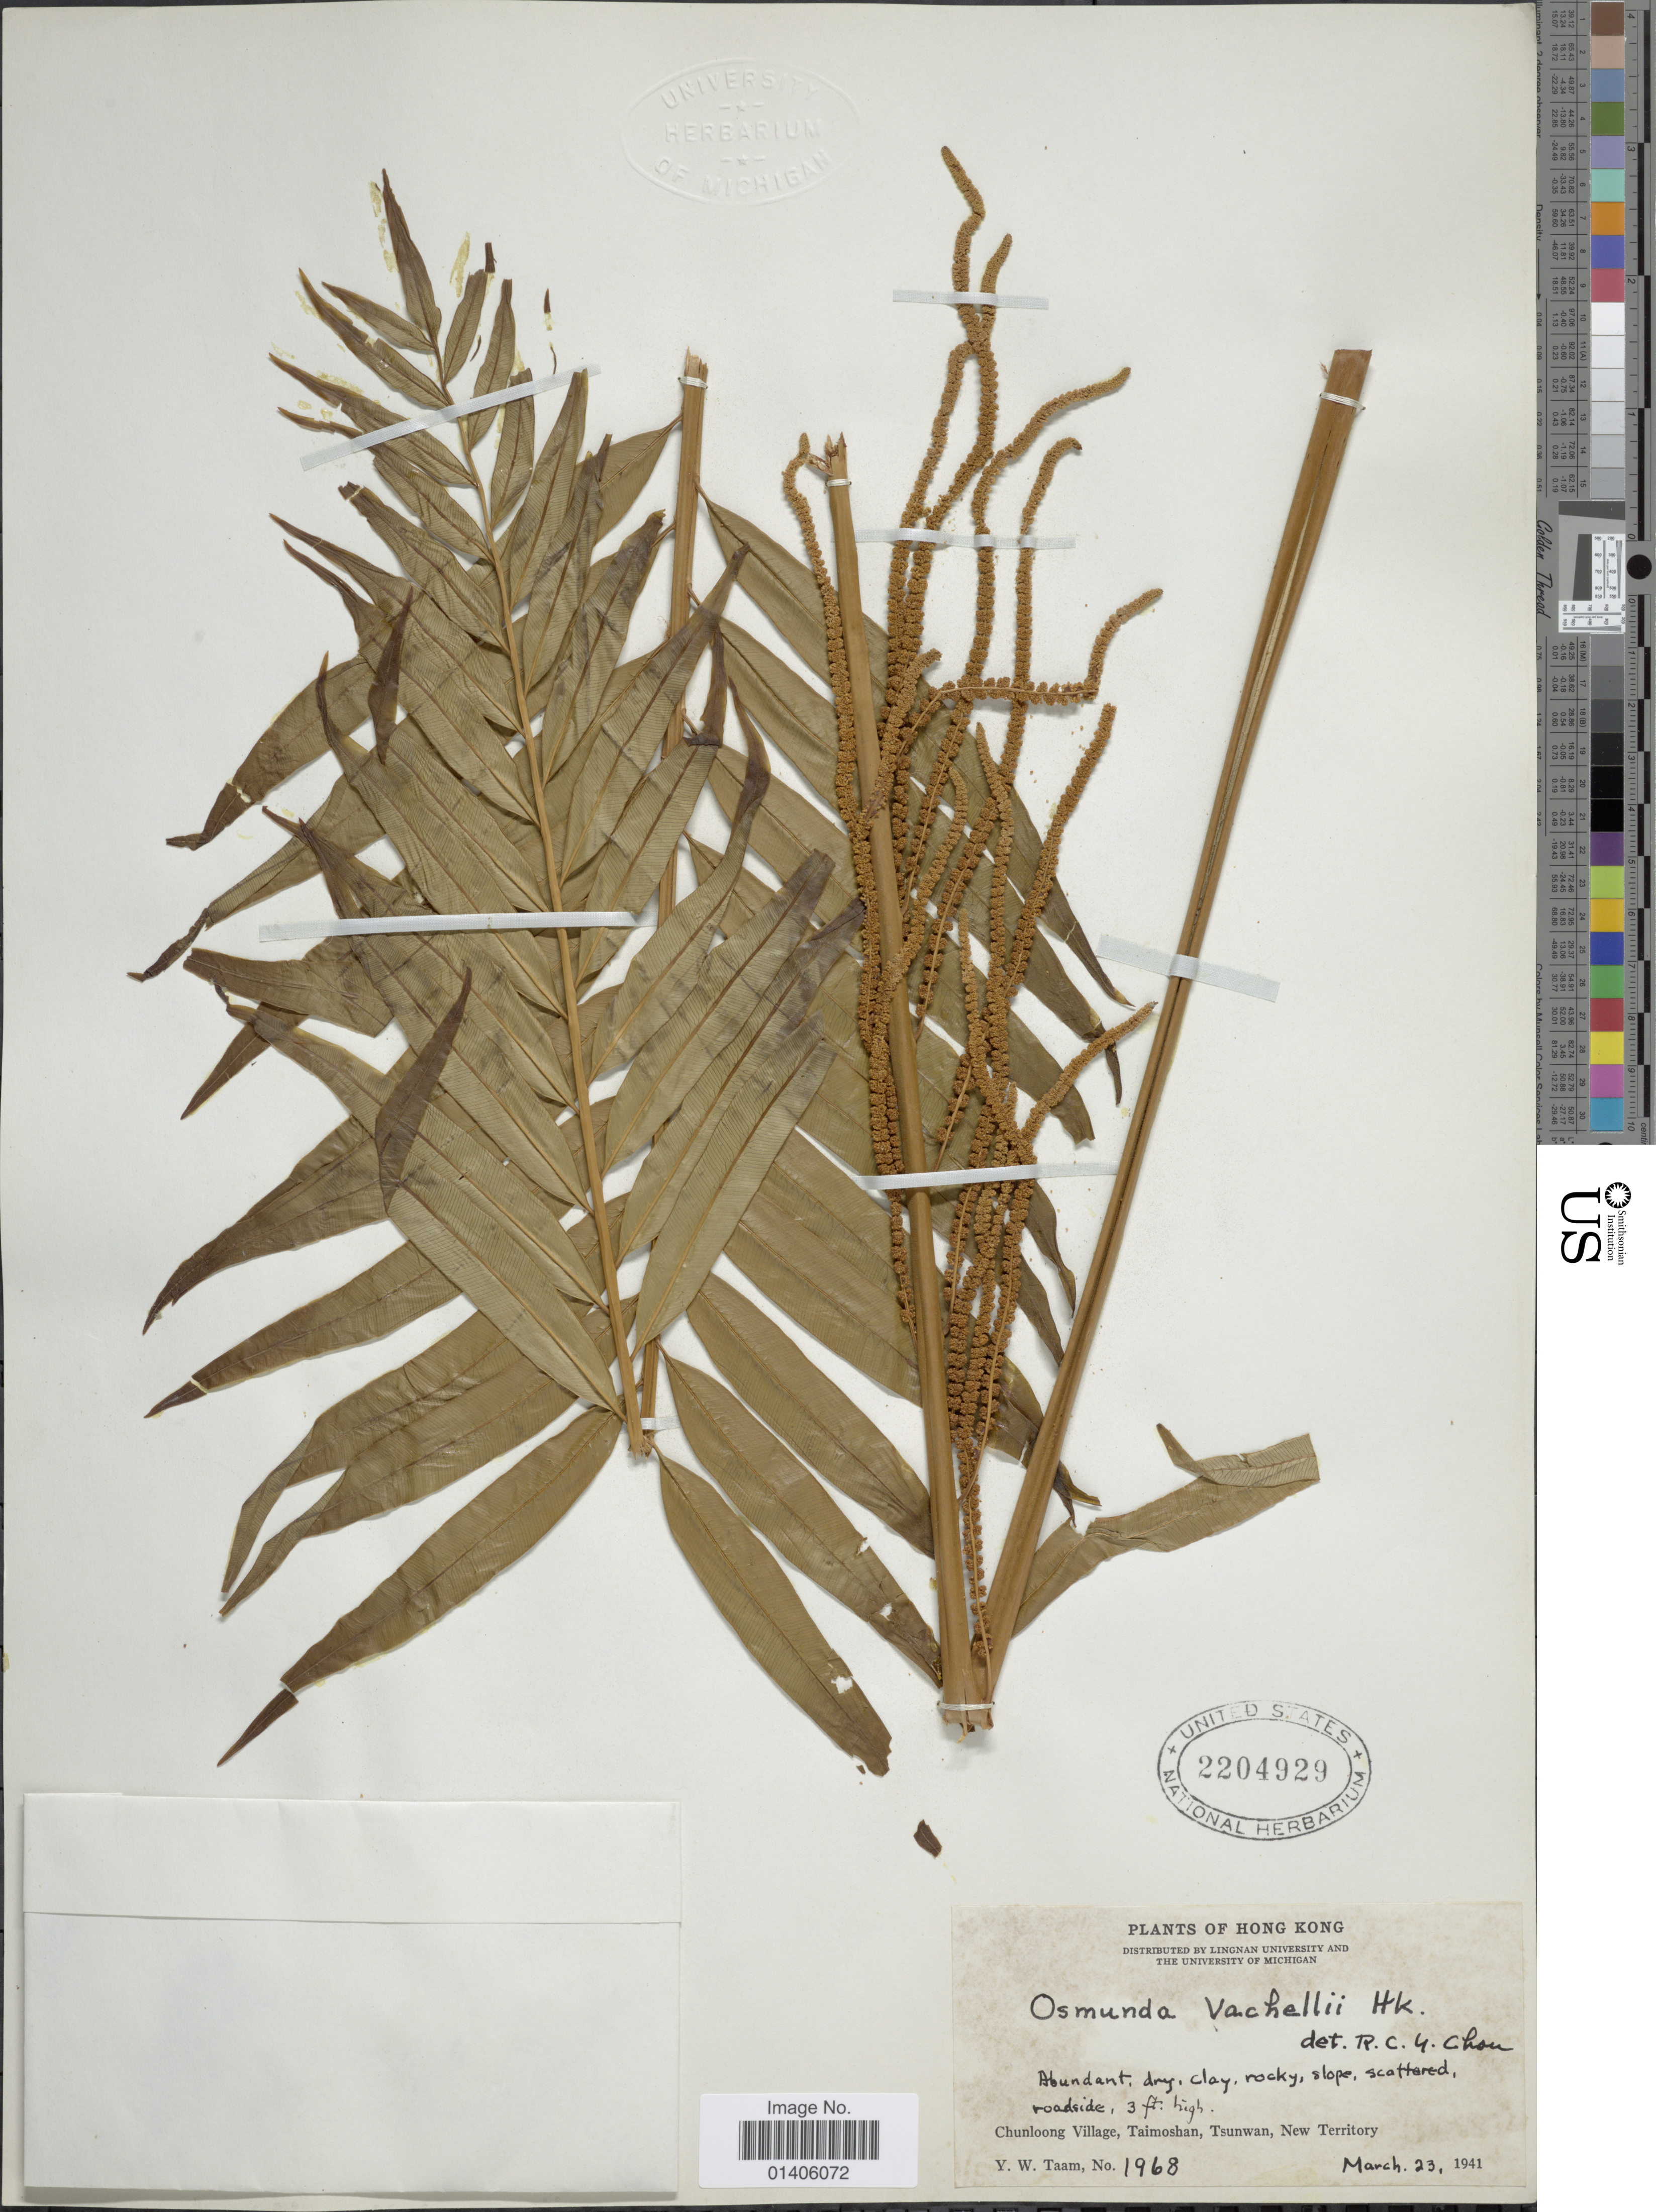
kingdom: Plantae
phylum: Tracheophyta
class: Polypodiopsida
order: Osmundales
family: Osmundaceae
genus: Osmunda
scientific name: Osmunda javanica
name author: Blume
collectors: Y. W. Taam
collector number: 1968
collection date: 1941-03-23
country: China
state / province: Hong Kong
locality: Cunloon Village, Taimoshan, Tsunwan, New Territory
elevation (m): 1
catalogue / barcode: US 2204929